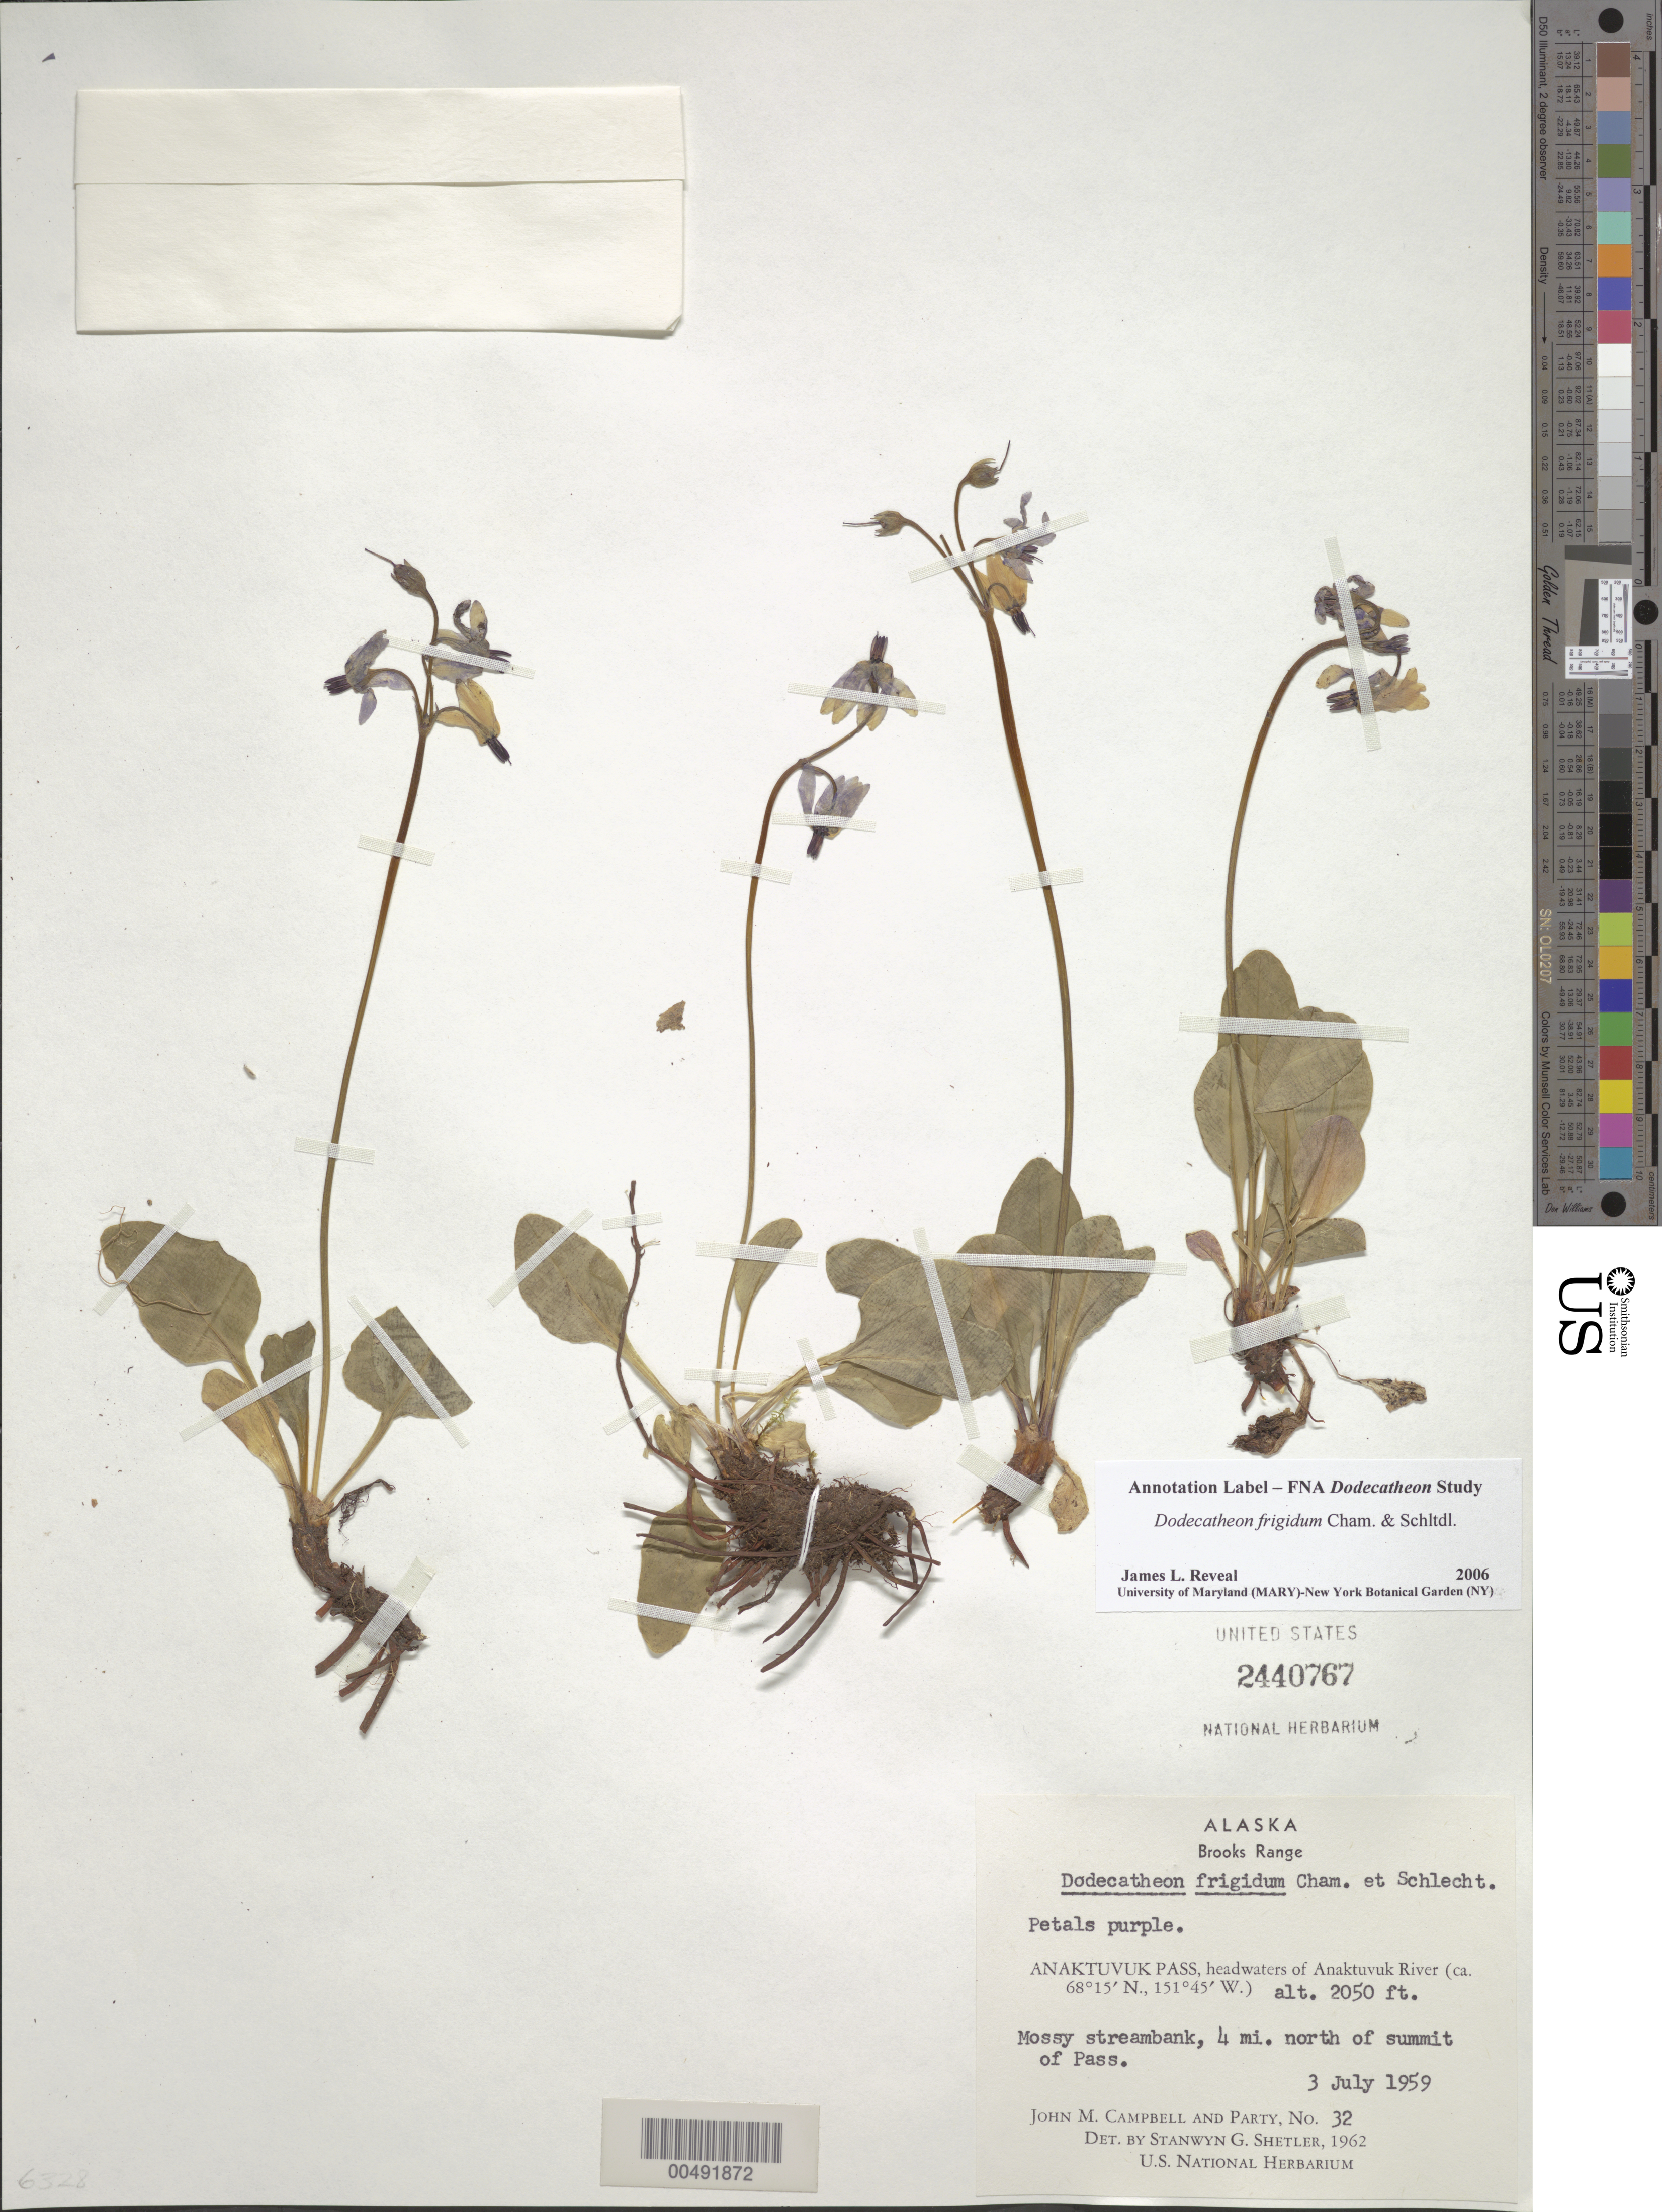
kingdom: Plantae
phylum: Tracheophyta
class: Magnoliopsida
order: Ericales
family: Primulaceae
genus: Dodecatheon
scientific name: Dodecatheon frigidum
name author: Cham. & Schltdl.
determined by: Shetler, Stanwyn G., (US), NMNH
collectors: J. M. Campbell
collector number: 32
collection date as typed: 03 Jul 1959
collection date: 1959-07-03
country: United States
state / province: Alaska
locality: Brooks Range, 4 mi. N of summit of Anaktuvuk Pass, headwaters of Anaktuvuk River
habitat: mossy streambank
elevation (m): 625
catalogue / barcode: US 2440767